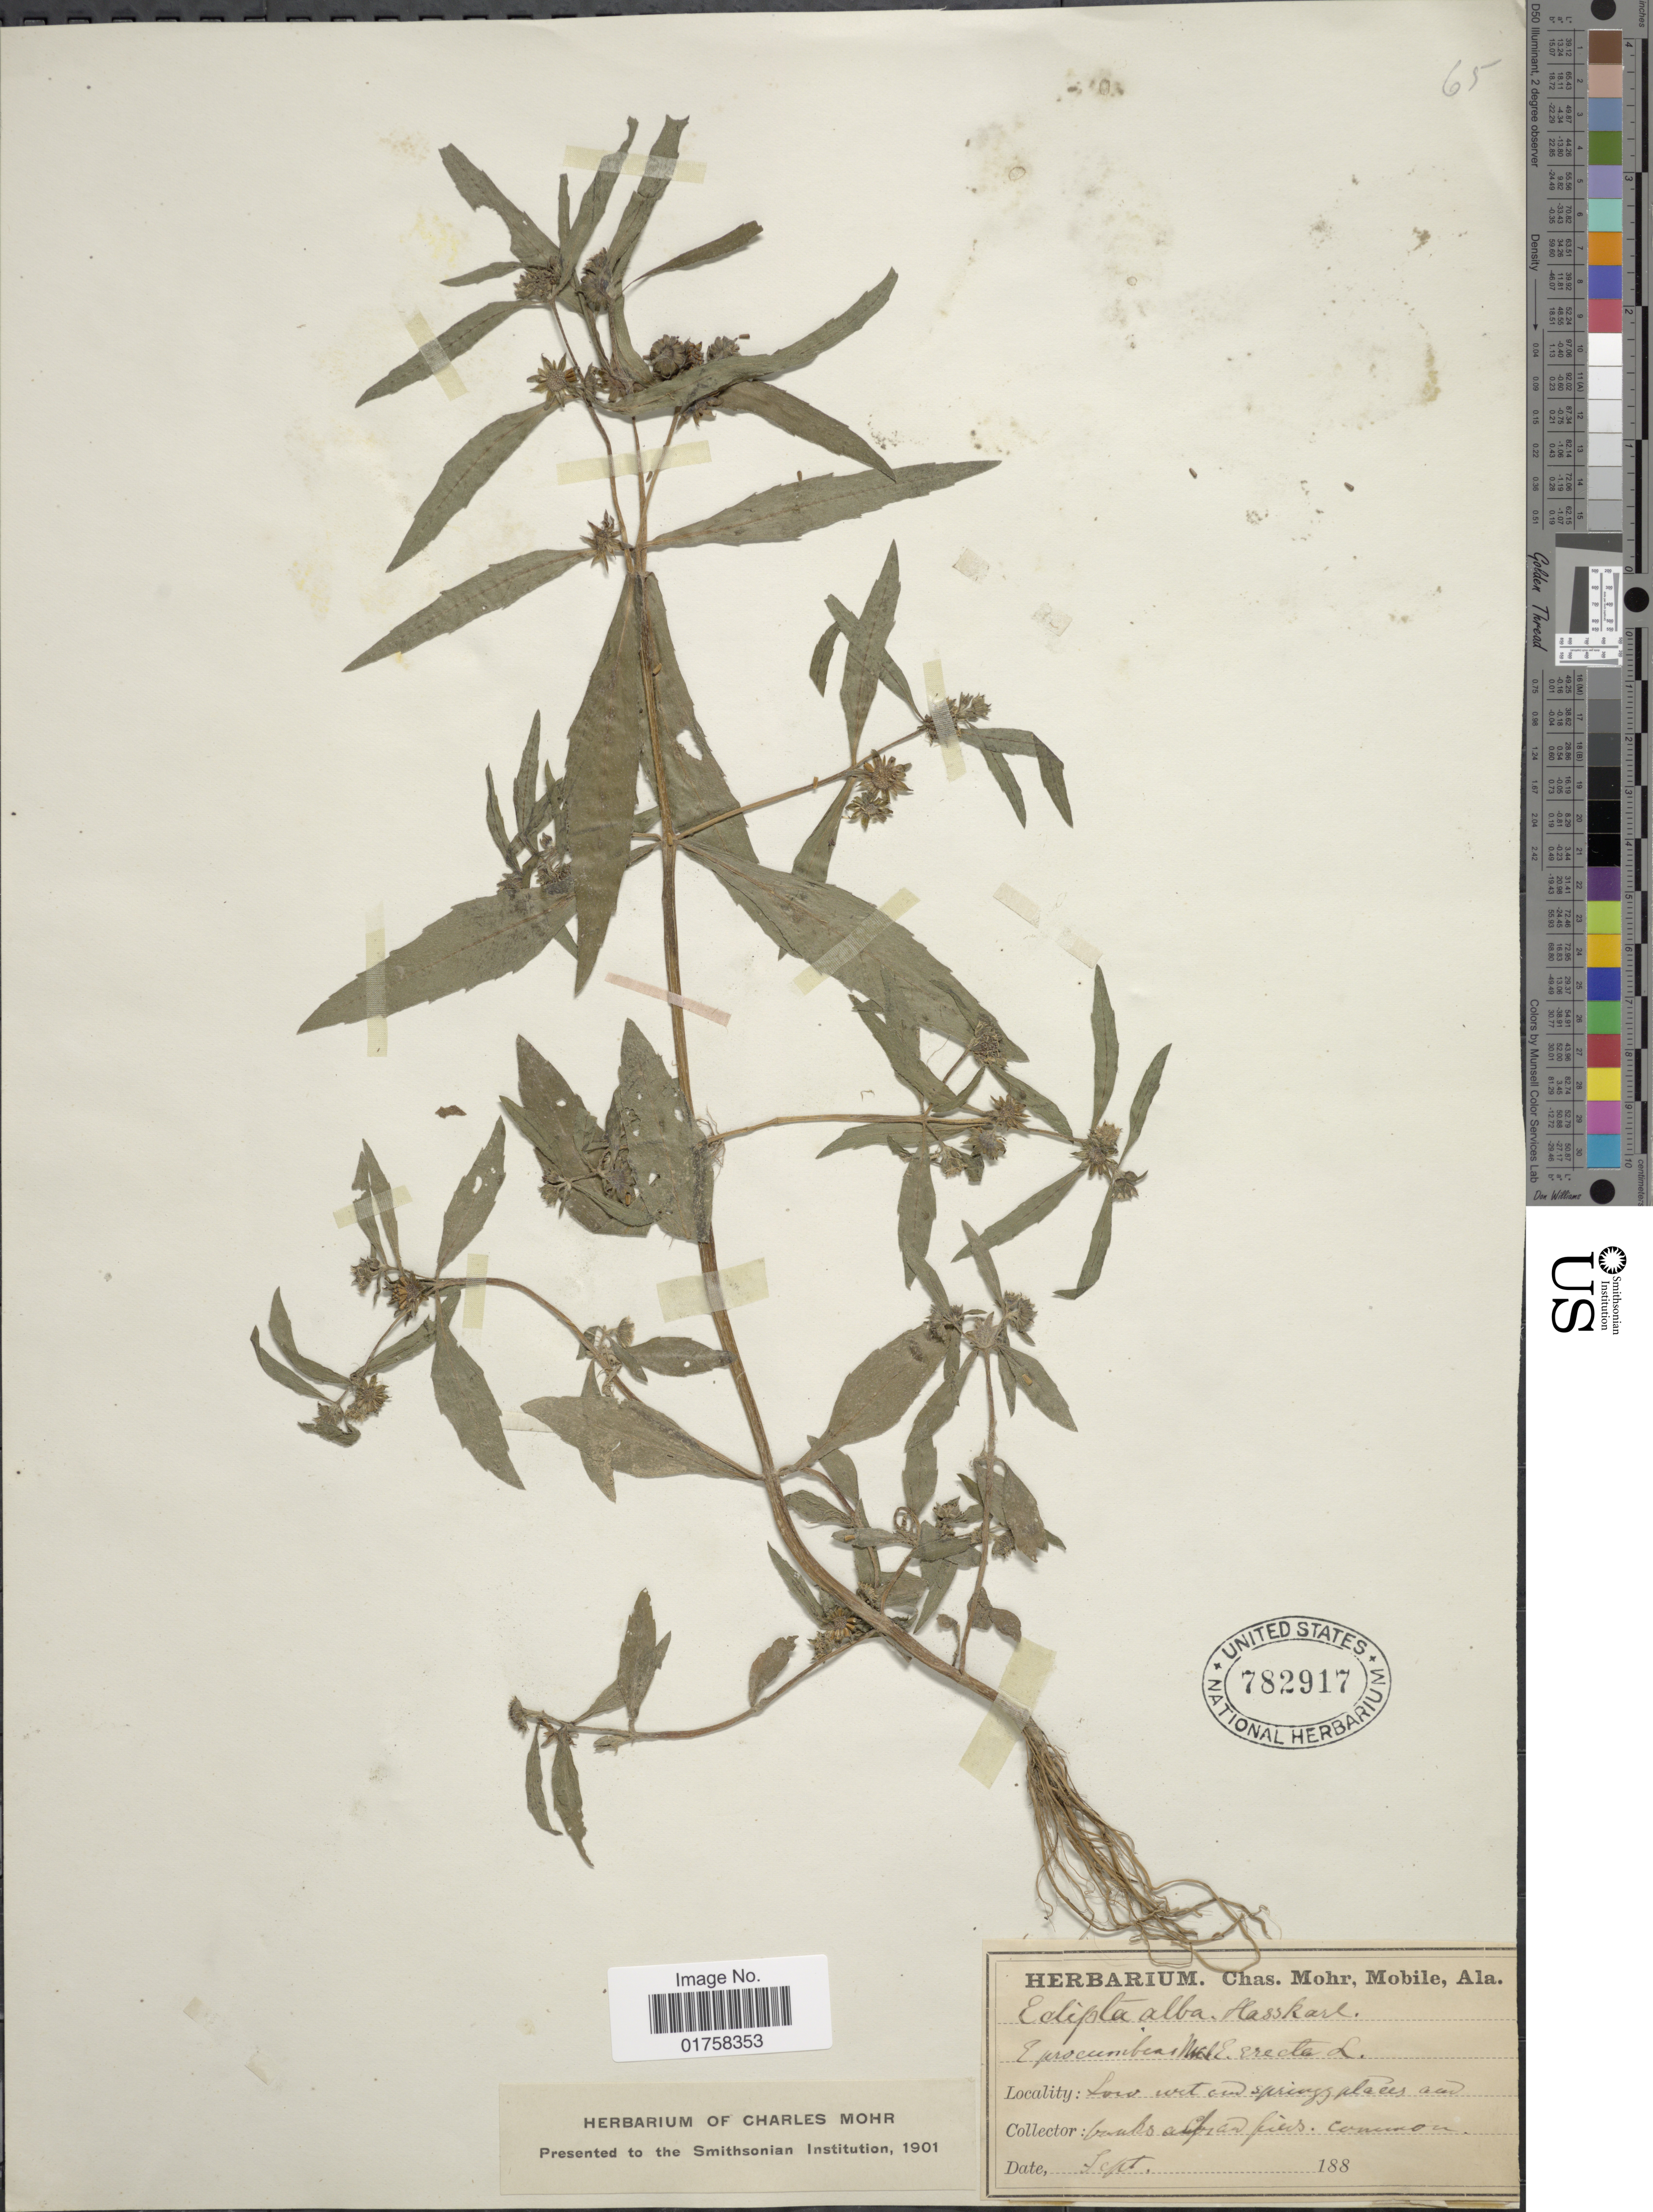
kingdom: Plantae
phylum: Tracheophyta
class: Magnoliopsida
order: Asterales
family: Asteraceae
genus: Eclipta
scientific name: Eclipta alba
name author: (L.) Hassk.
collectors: ex herb. C. Mohr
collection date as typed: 188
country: United States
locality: Low wet and springy places and banks [illegible text] fields.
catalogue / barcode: US 782917